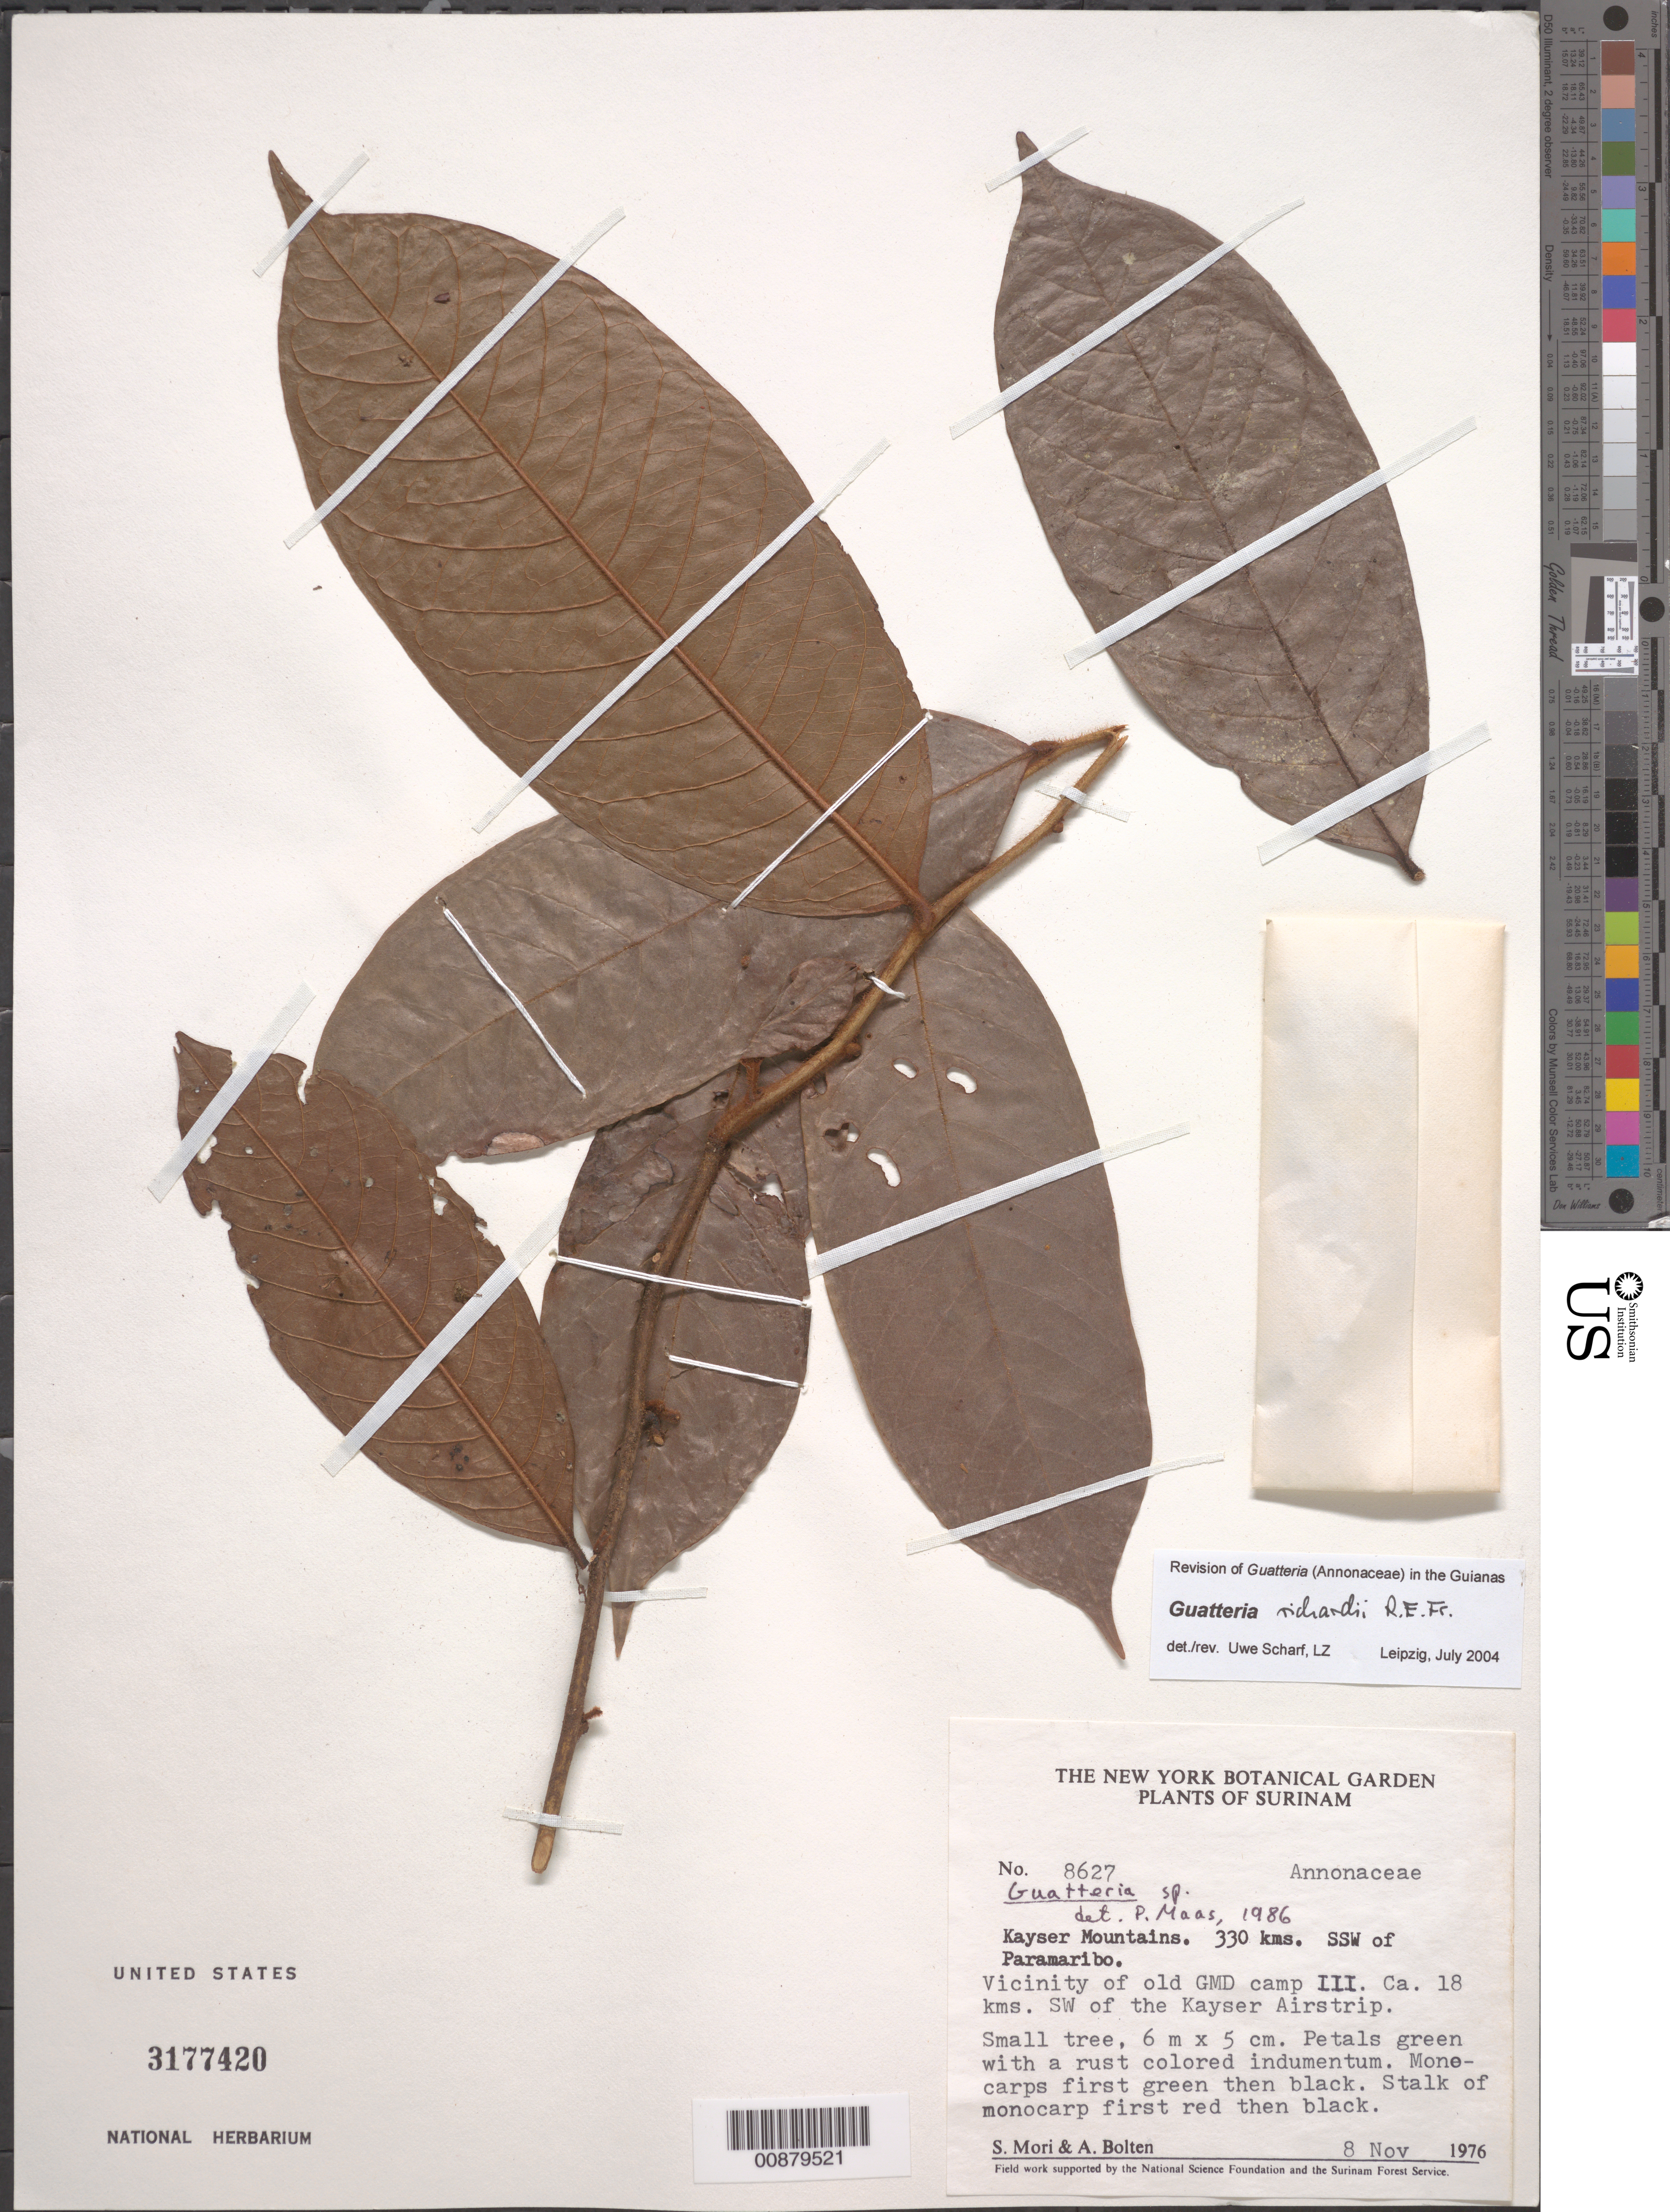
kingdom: Plantae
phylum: Tracheophyta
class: Magnoliopsida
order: Magnoliales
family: Annonaceae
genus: Guatteria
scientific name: Guatteria richardii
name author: R.E. Fr.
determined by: Scharf, U.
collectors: S. Mori & A. Bolten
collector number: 8627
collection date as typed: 8-Nov-76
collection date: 1976-11-08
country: Suriname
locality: Kayser Mountains, 330 km SSW of Paramaribo, vicinity of GMD camp III, 18 km SW Kayser Airstrip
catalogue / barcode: US 3177420